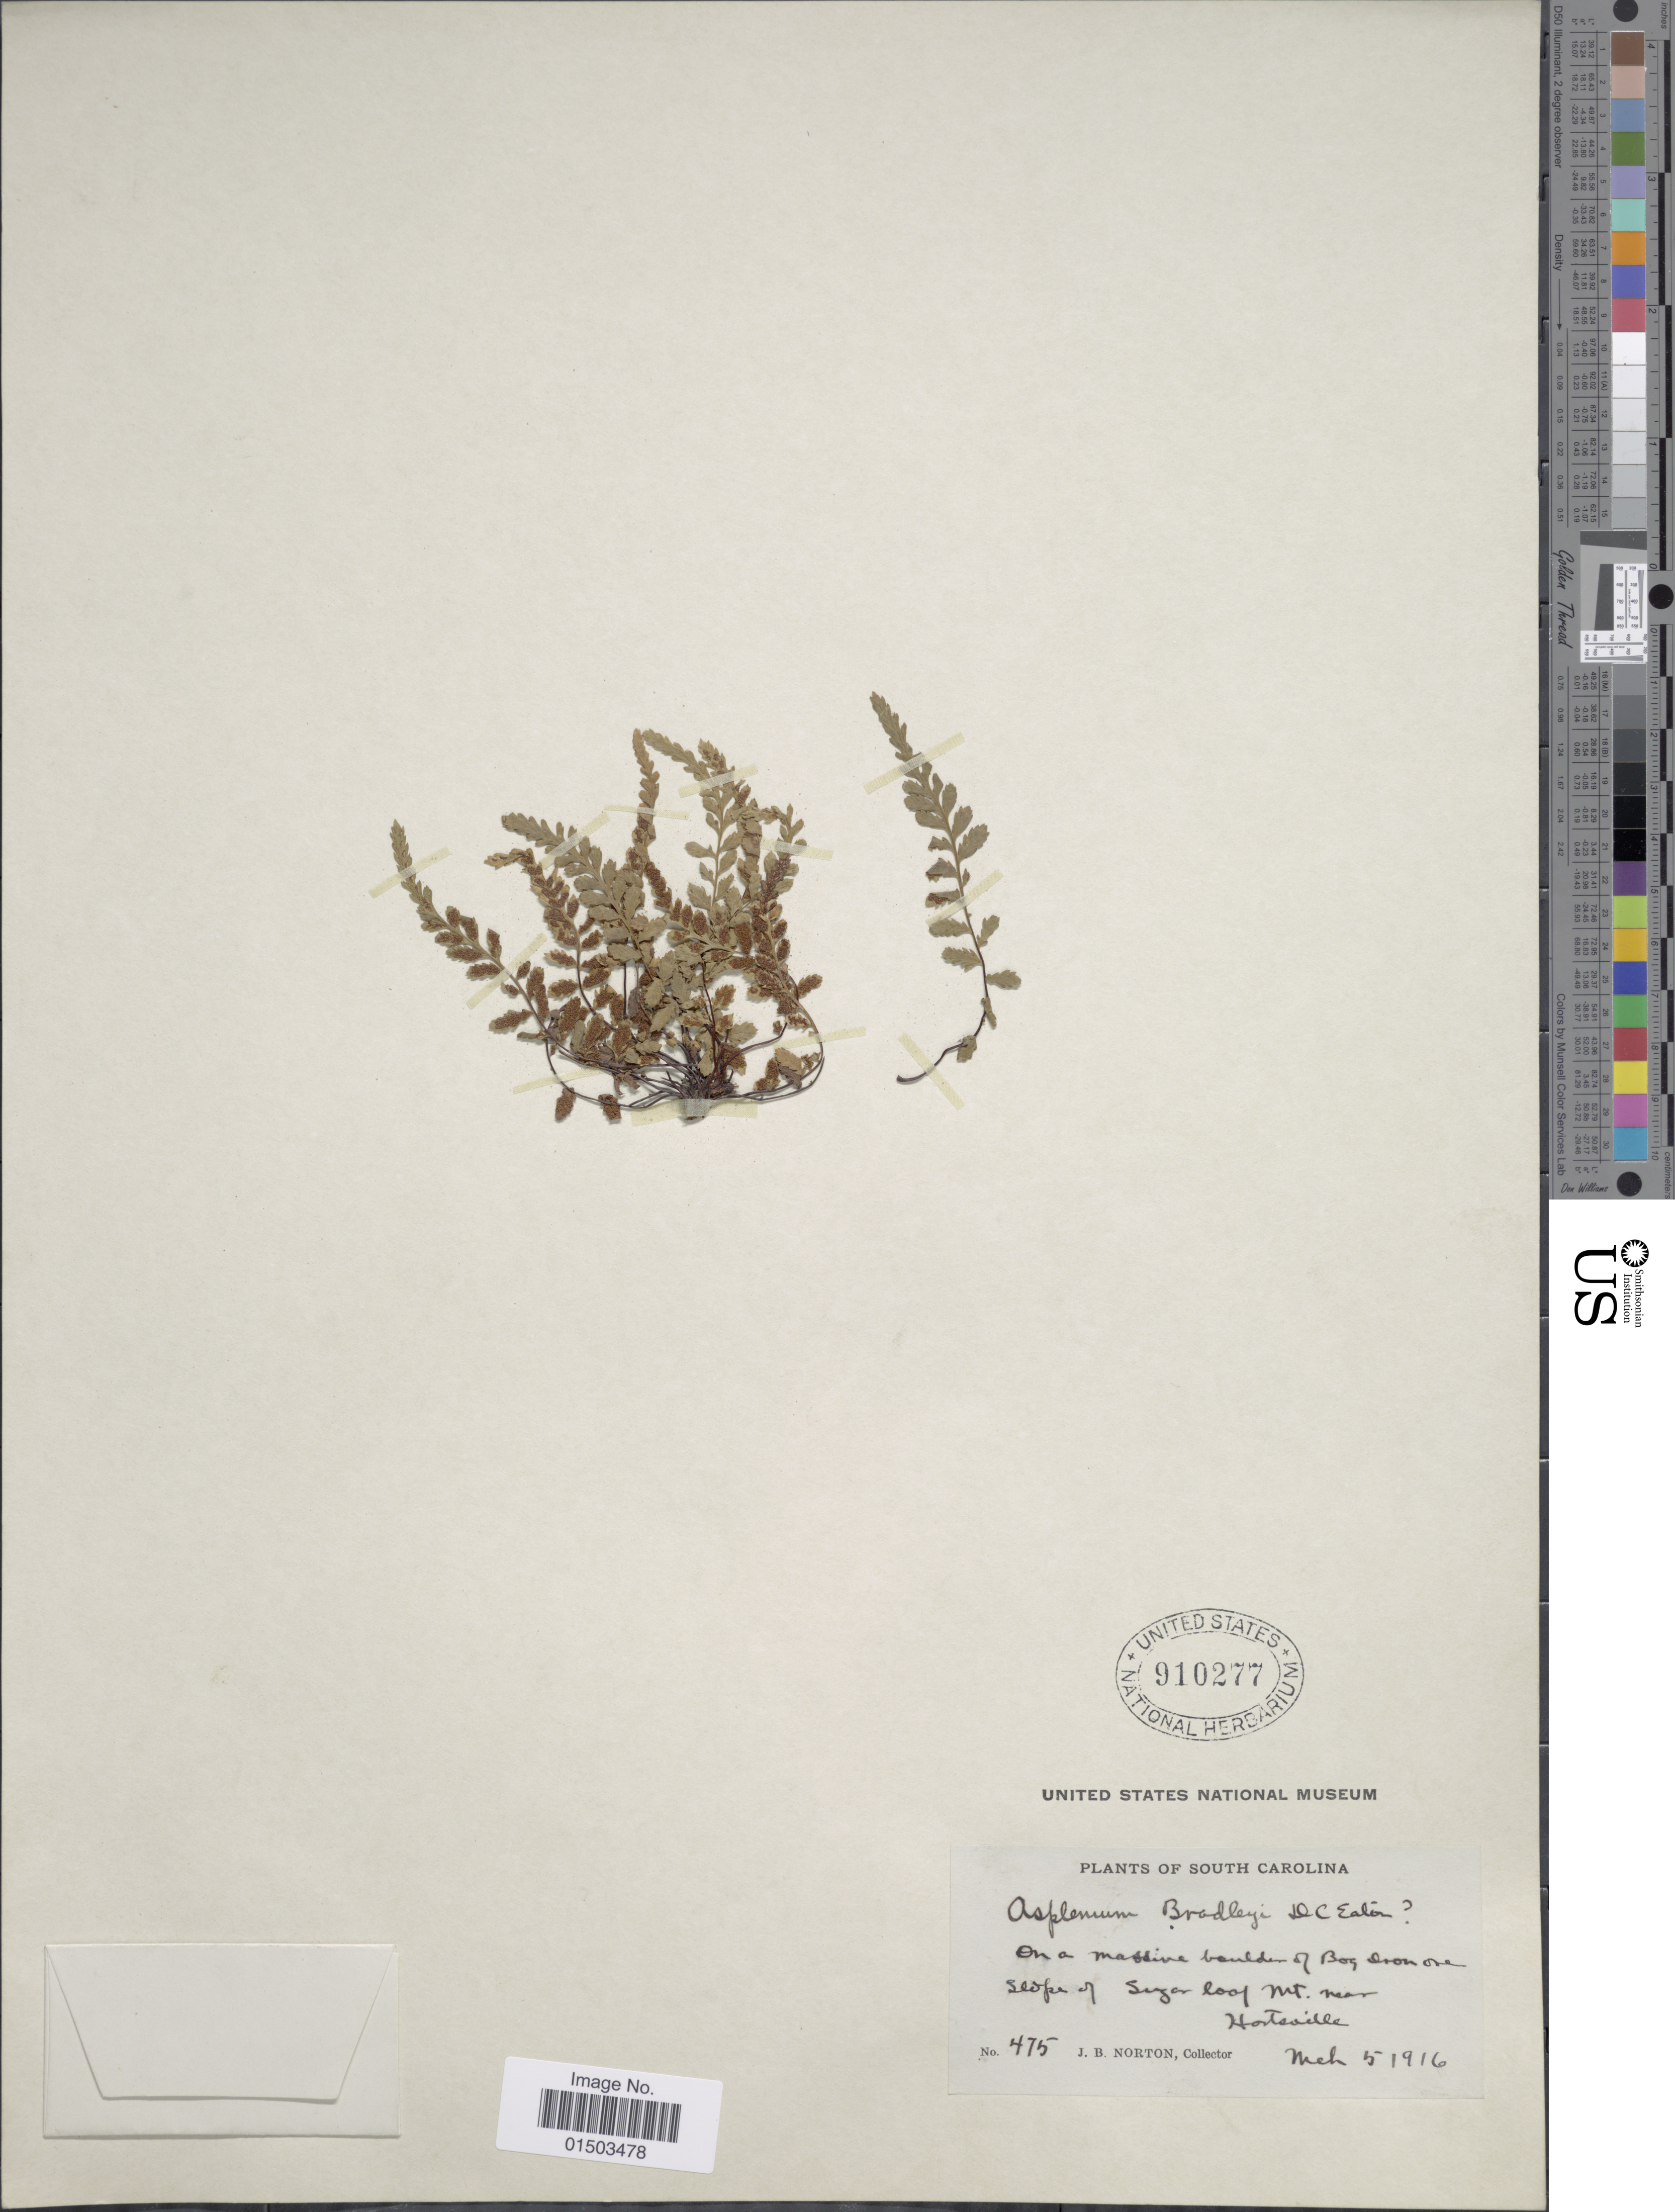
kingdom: Plantae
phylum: Tracheophyta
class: Polypodiopsida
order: Polypodiales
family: Aspleniaceae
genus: Asplenium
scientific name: Asplenium bradleyi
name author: D.C. Eaton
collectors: J. B. Norton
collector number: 475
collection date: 1916-03-05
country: United States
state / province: South Carolina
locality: South Carolina. On a massive boulder of Bog Iron ore slope of Sugarloaf Mt. near Hartsville.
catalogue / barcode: US 910277